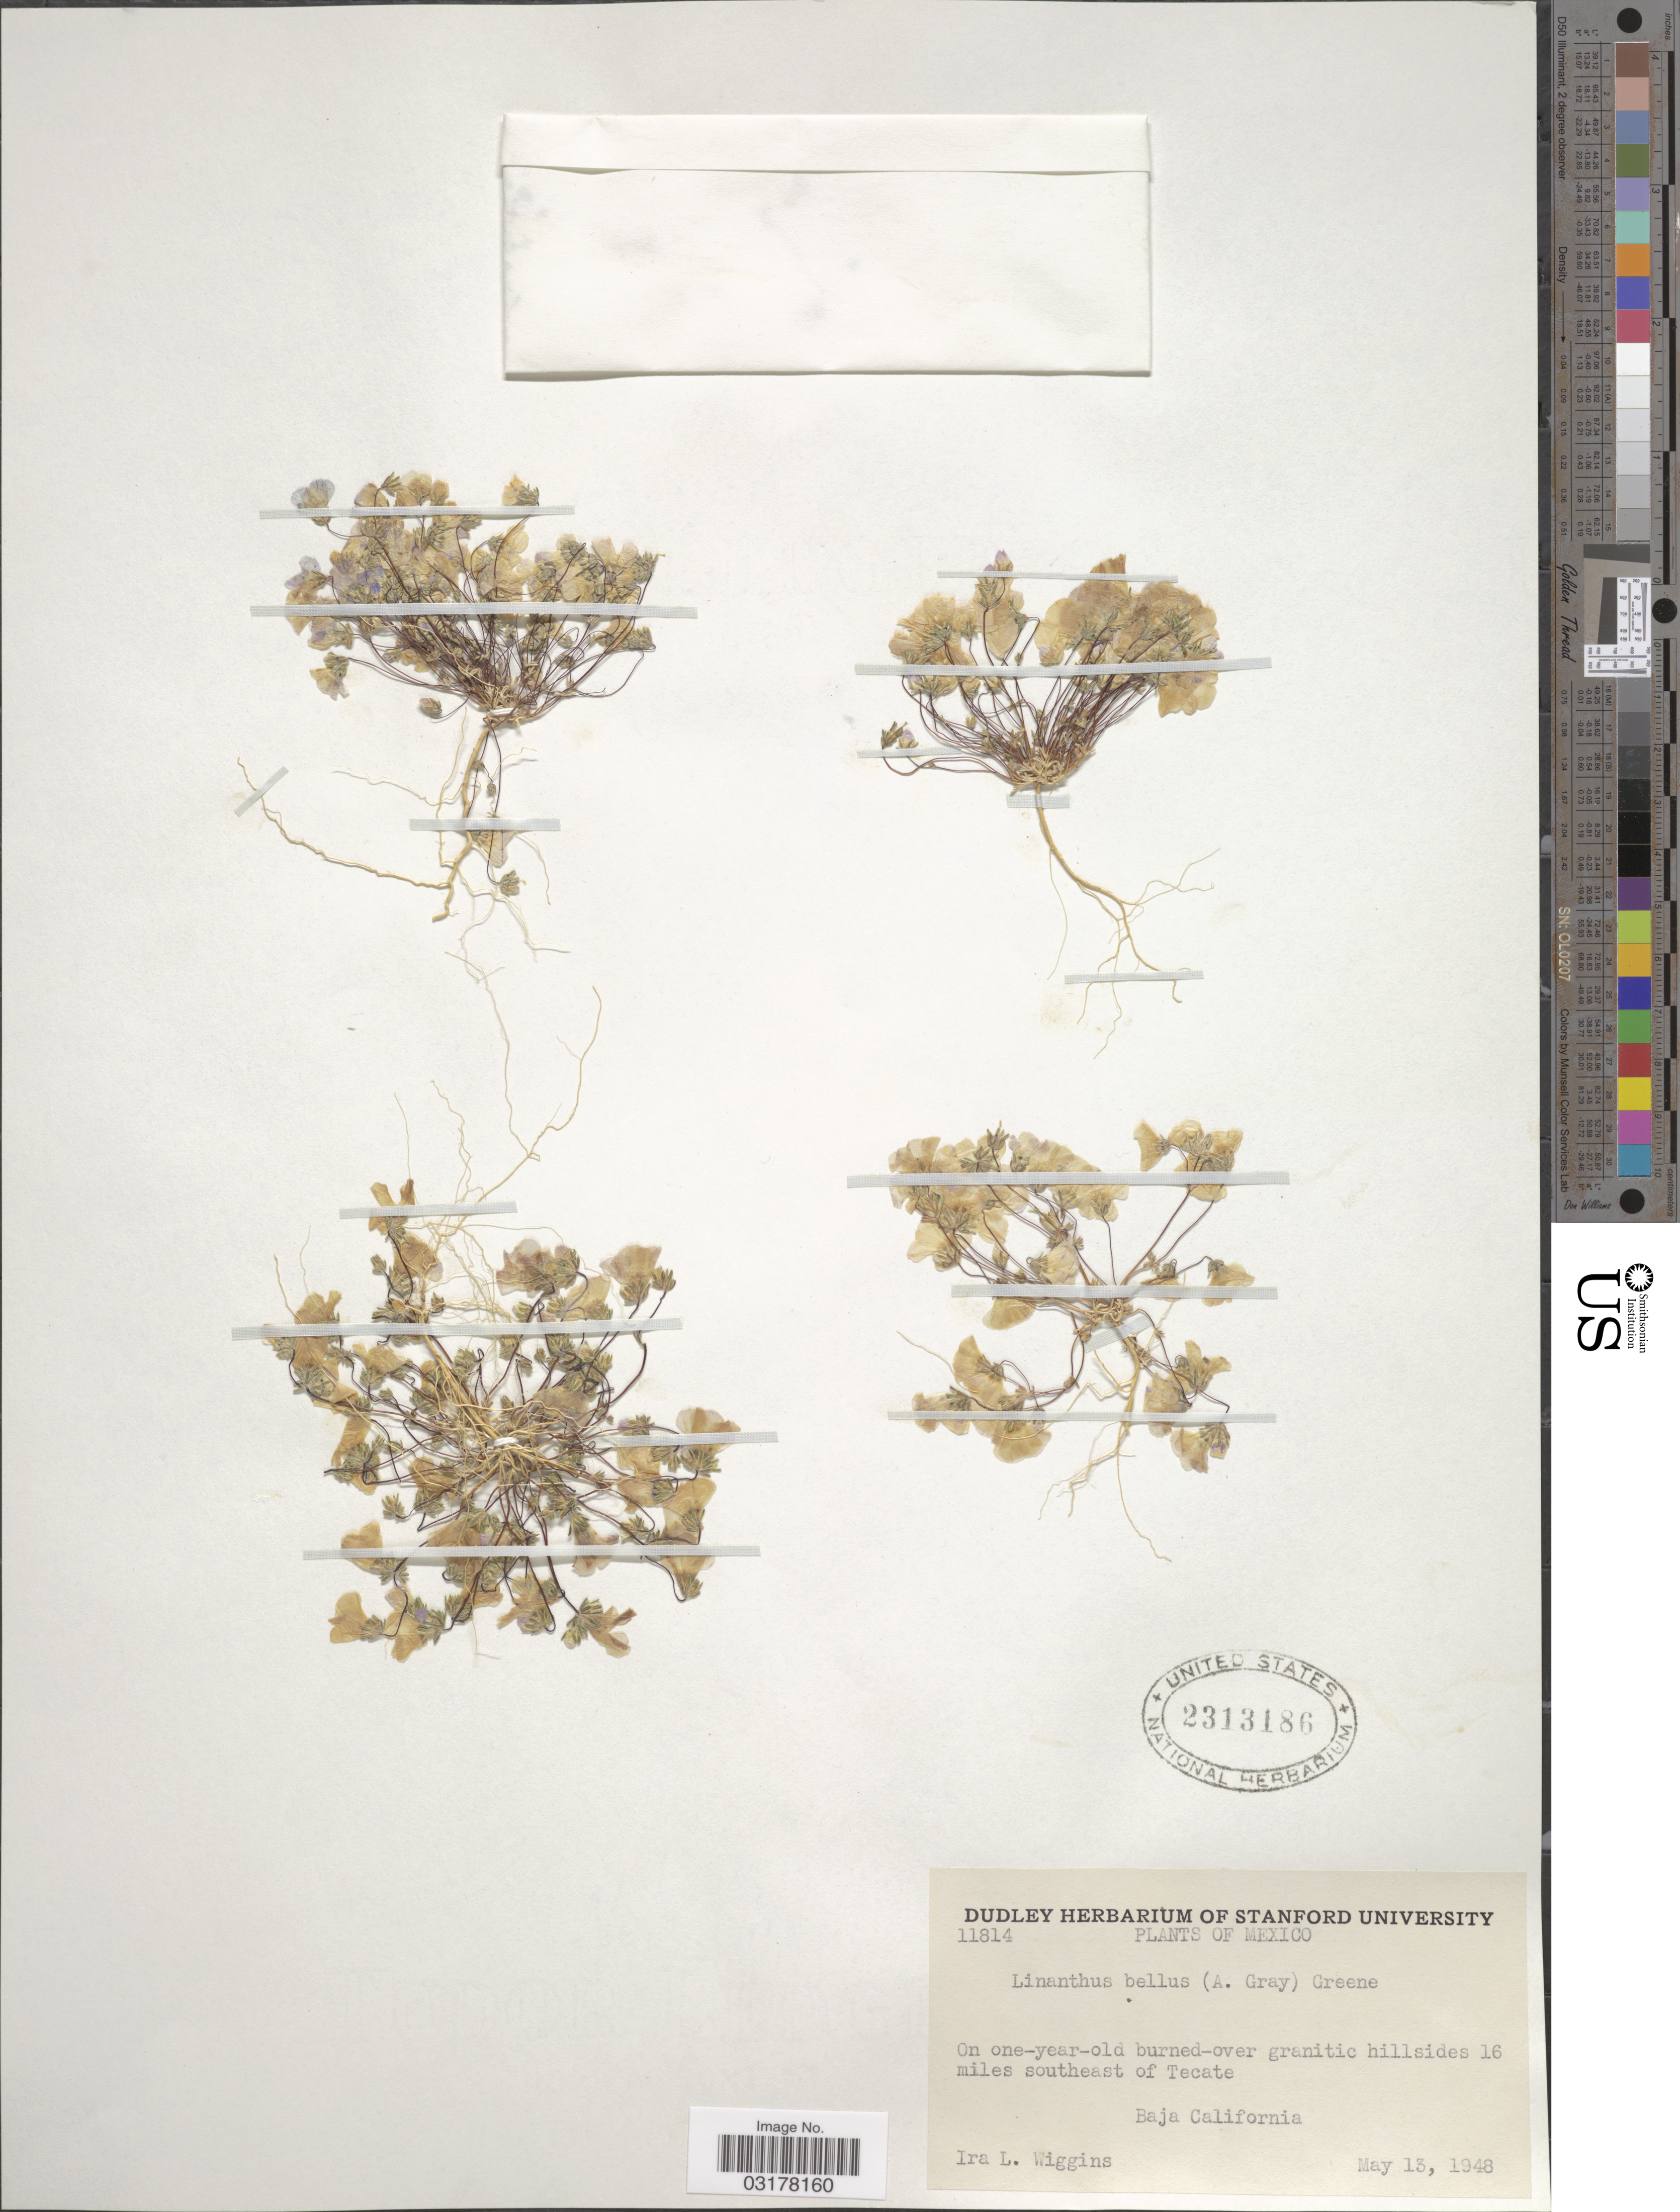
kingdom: Plantae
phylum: Tracheophyta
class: Magnoliopsida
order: Ericales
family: Polemoniaceae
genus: Linanthus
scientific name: Linanthus bellus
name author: (A. Gray) S.W. Greene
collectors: I. L. Wiggins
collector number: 11814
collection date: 1948-05-13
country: Mexico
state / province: Baja California Norte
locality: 16 miles southeast of Tecate.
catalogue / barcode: US 2313186